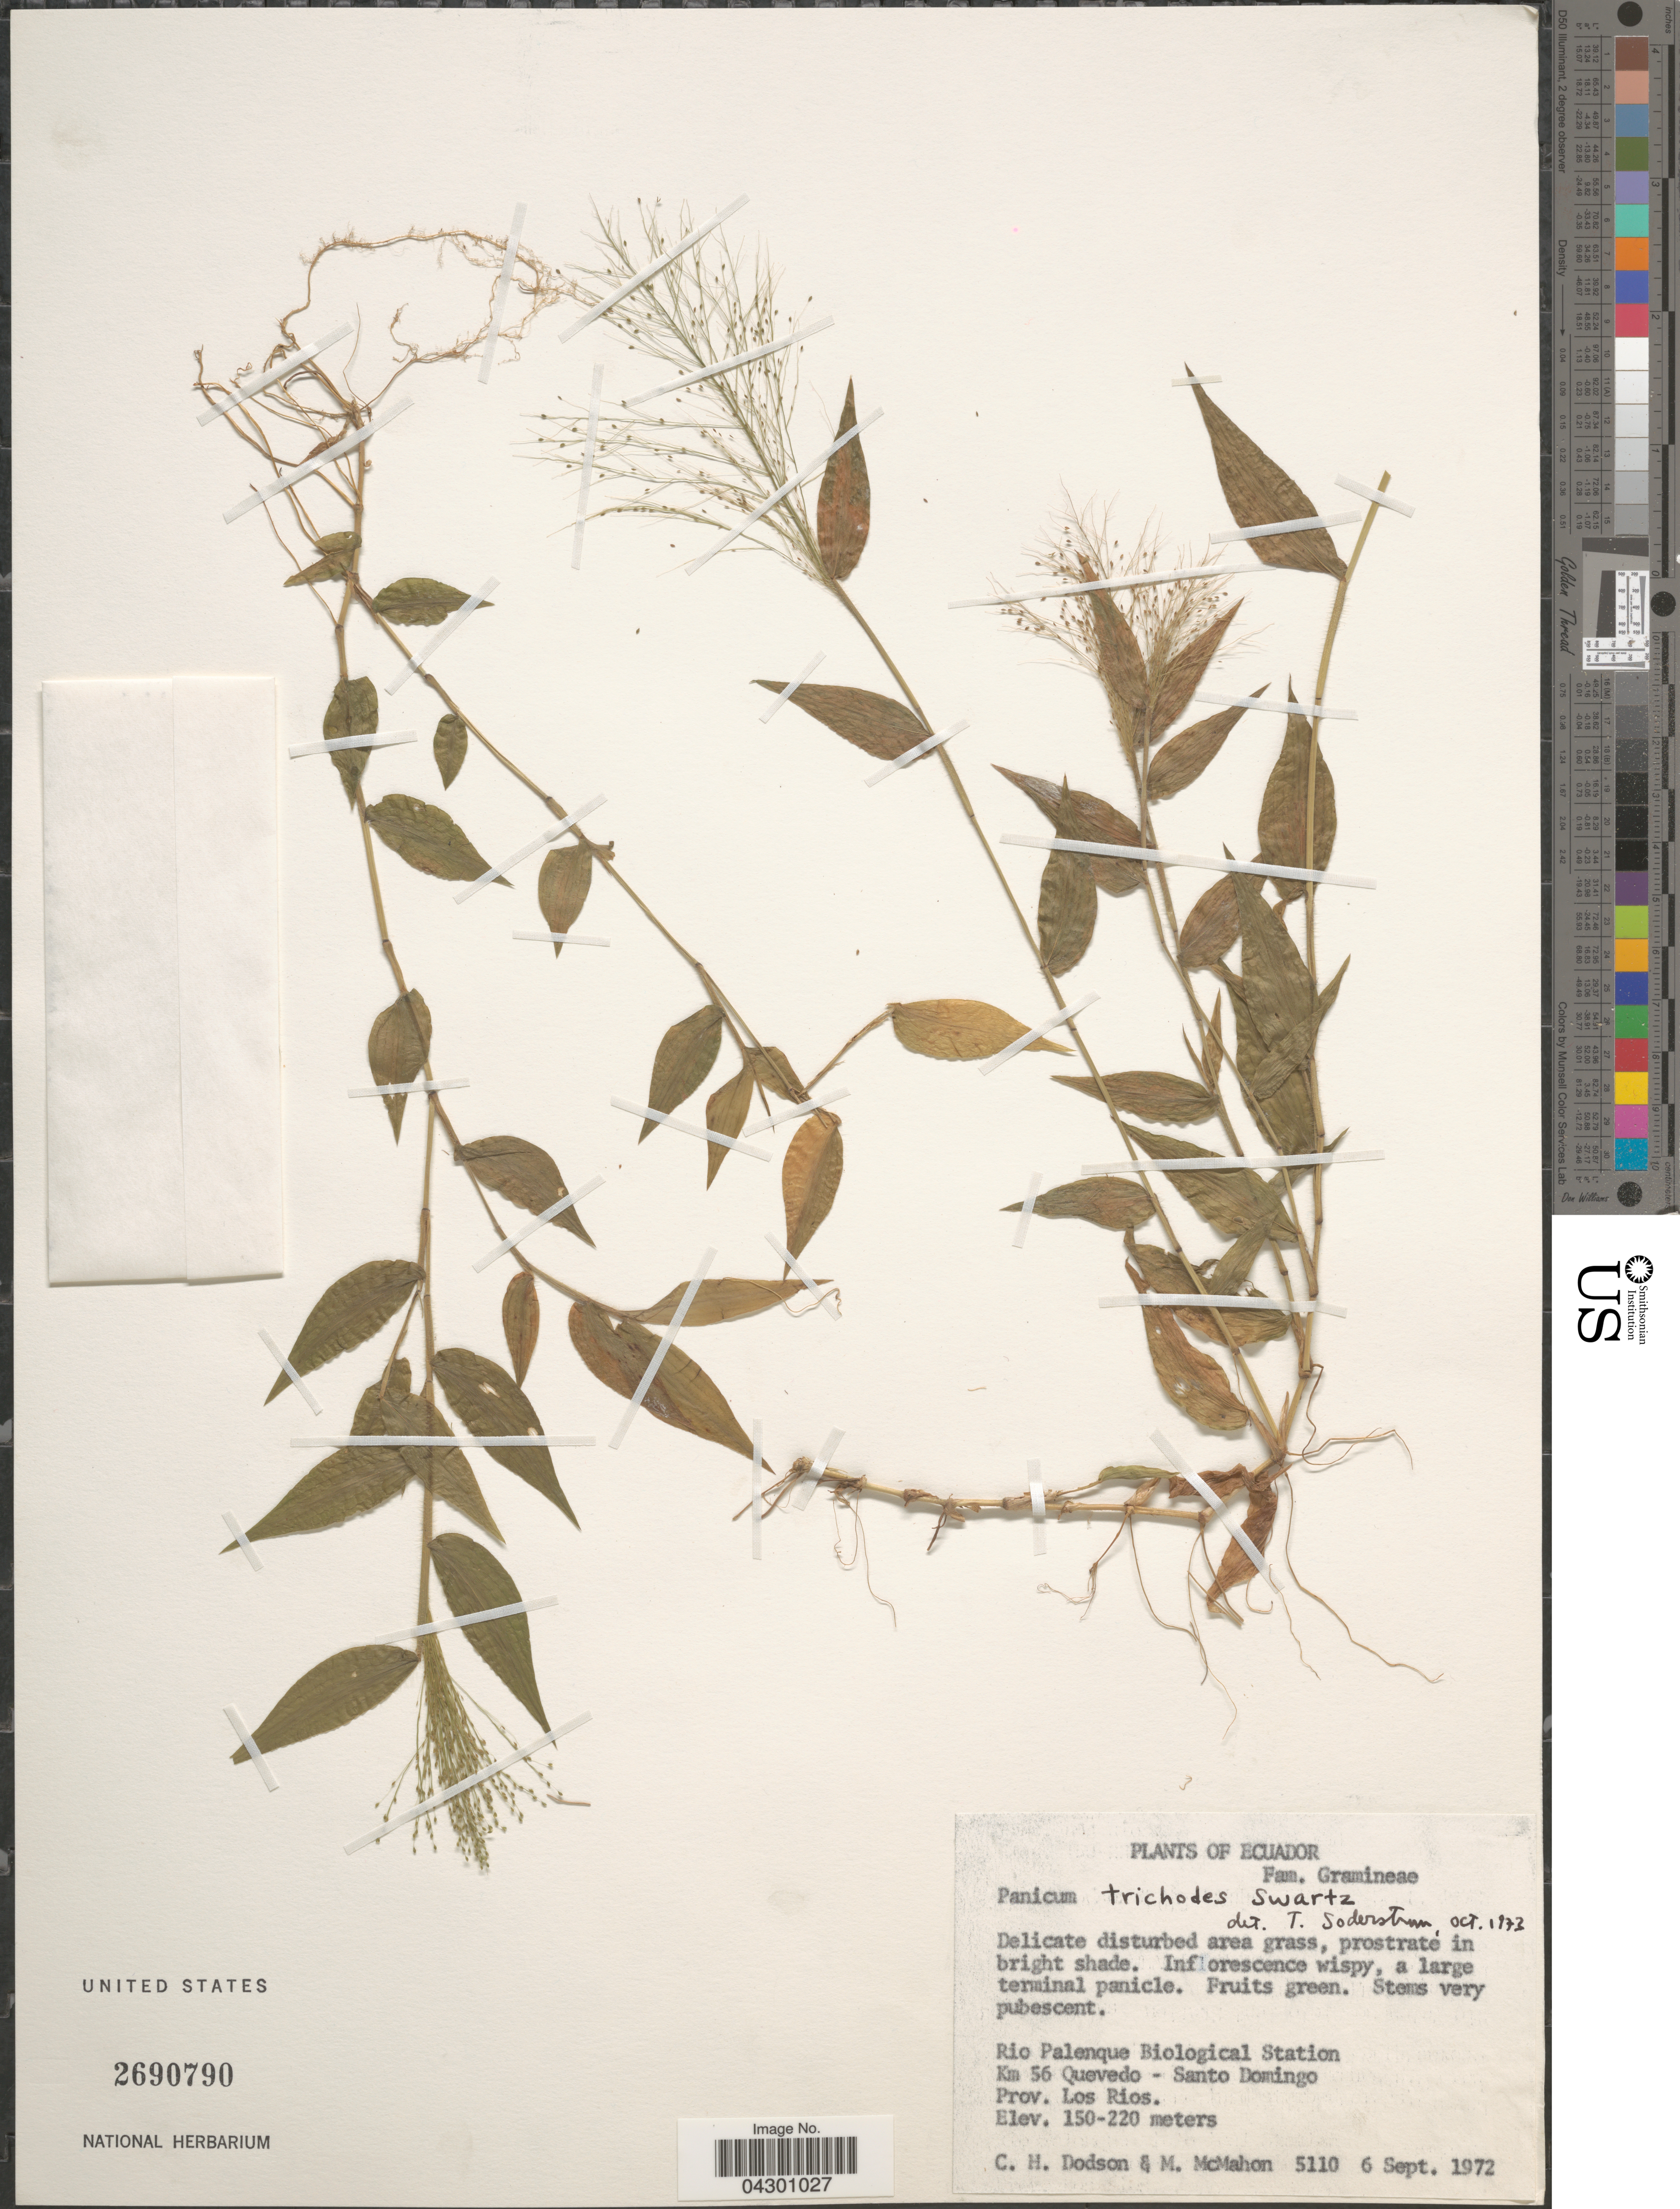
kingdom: Plantae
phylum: Tracheophyta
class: Liliopsida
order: Poales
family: Poaceae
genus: Panicum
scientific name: Panicum trichoides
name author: Sw.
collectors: C. H. Dodson & M. McMahon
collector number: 5110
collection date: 1972-09-06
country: Ecuador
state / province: Los Ríos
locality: Rio Palenque Biological Station. Km 56 Quevedo - Santo Domingo.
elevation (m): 150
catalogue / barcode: US 2690790